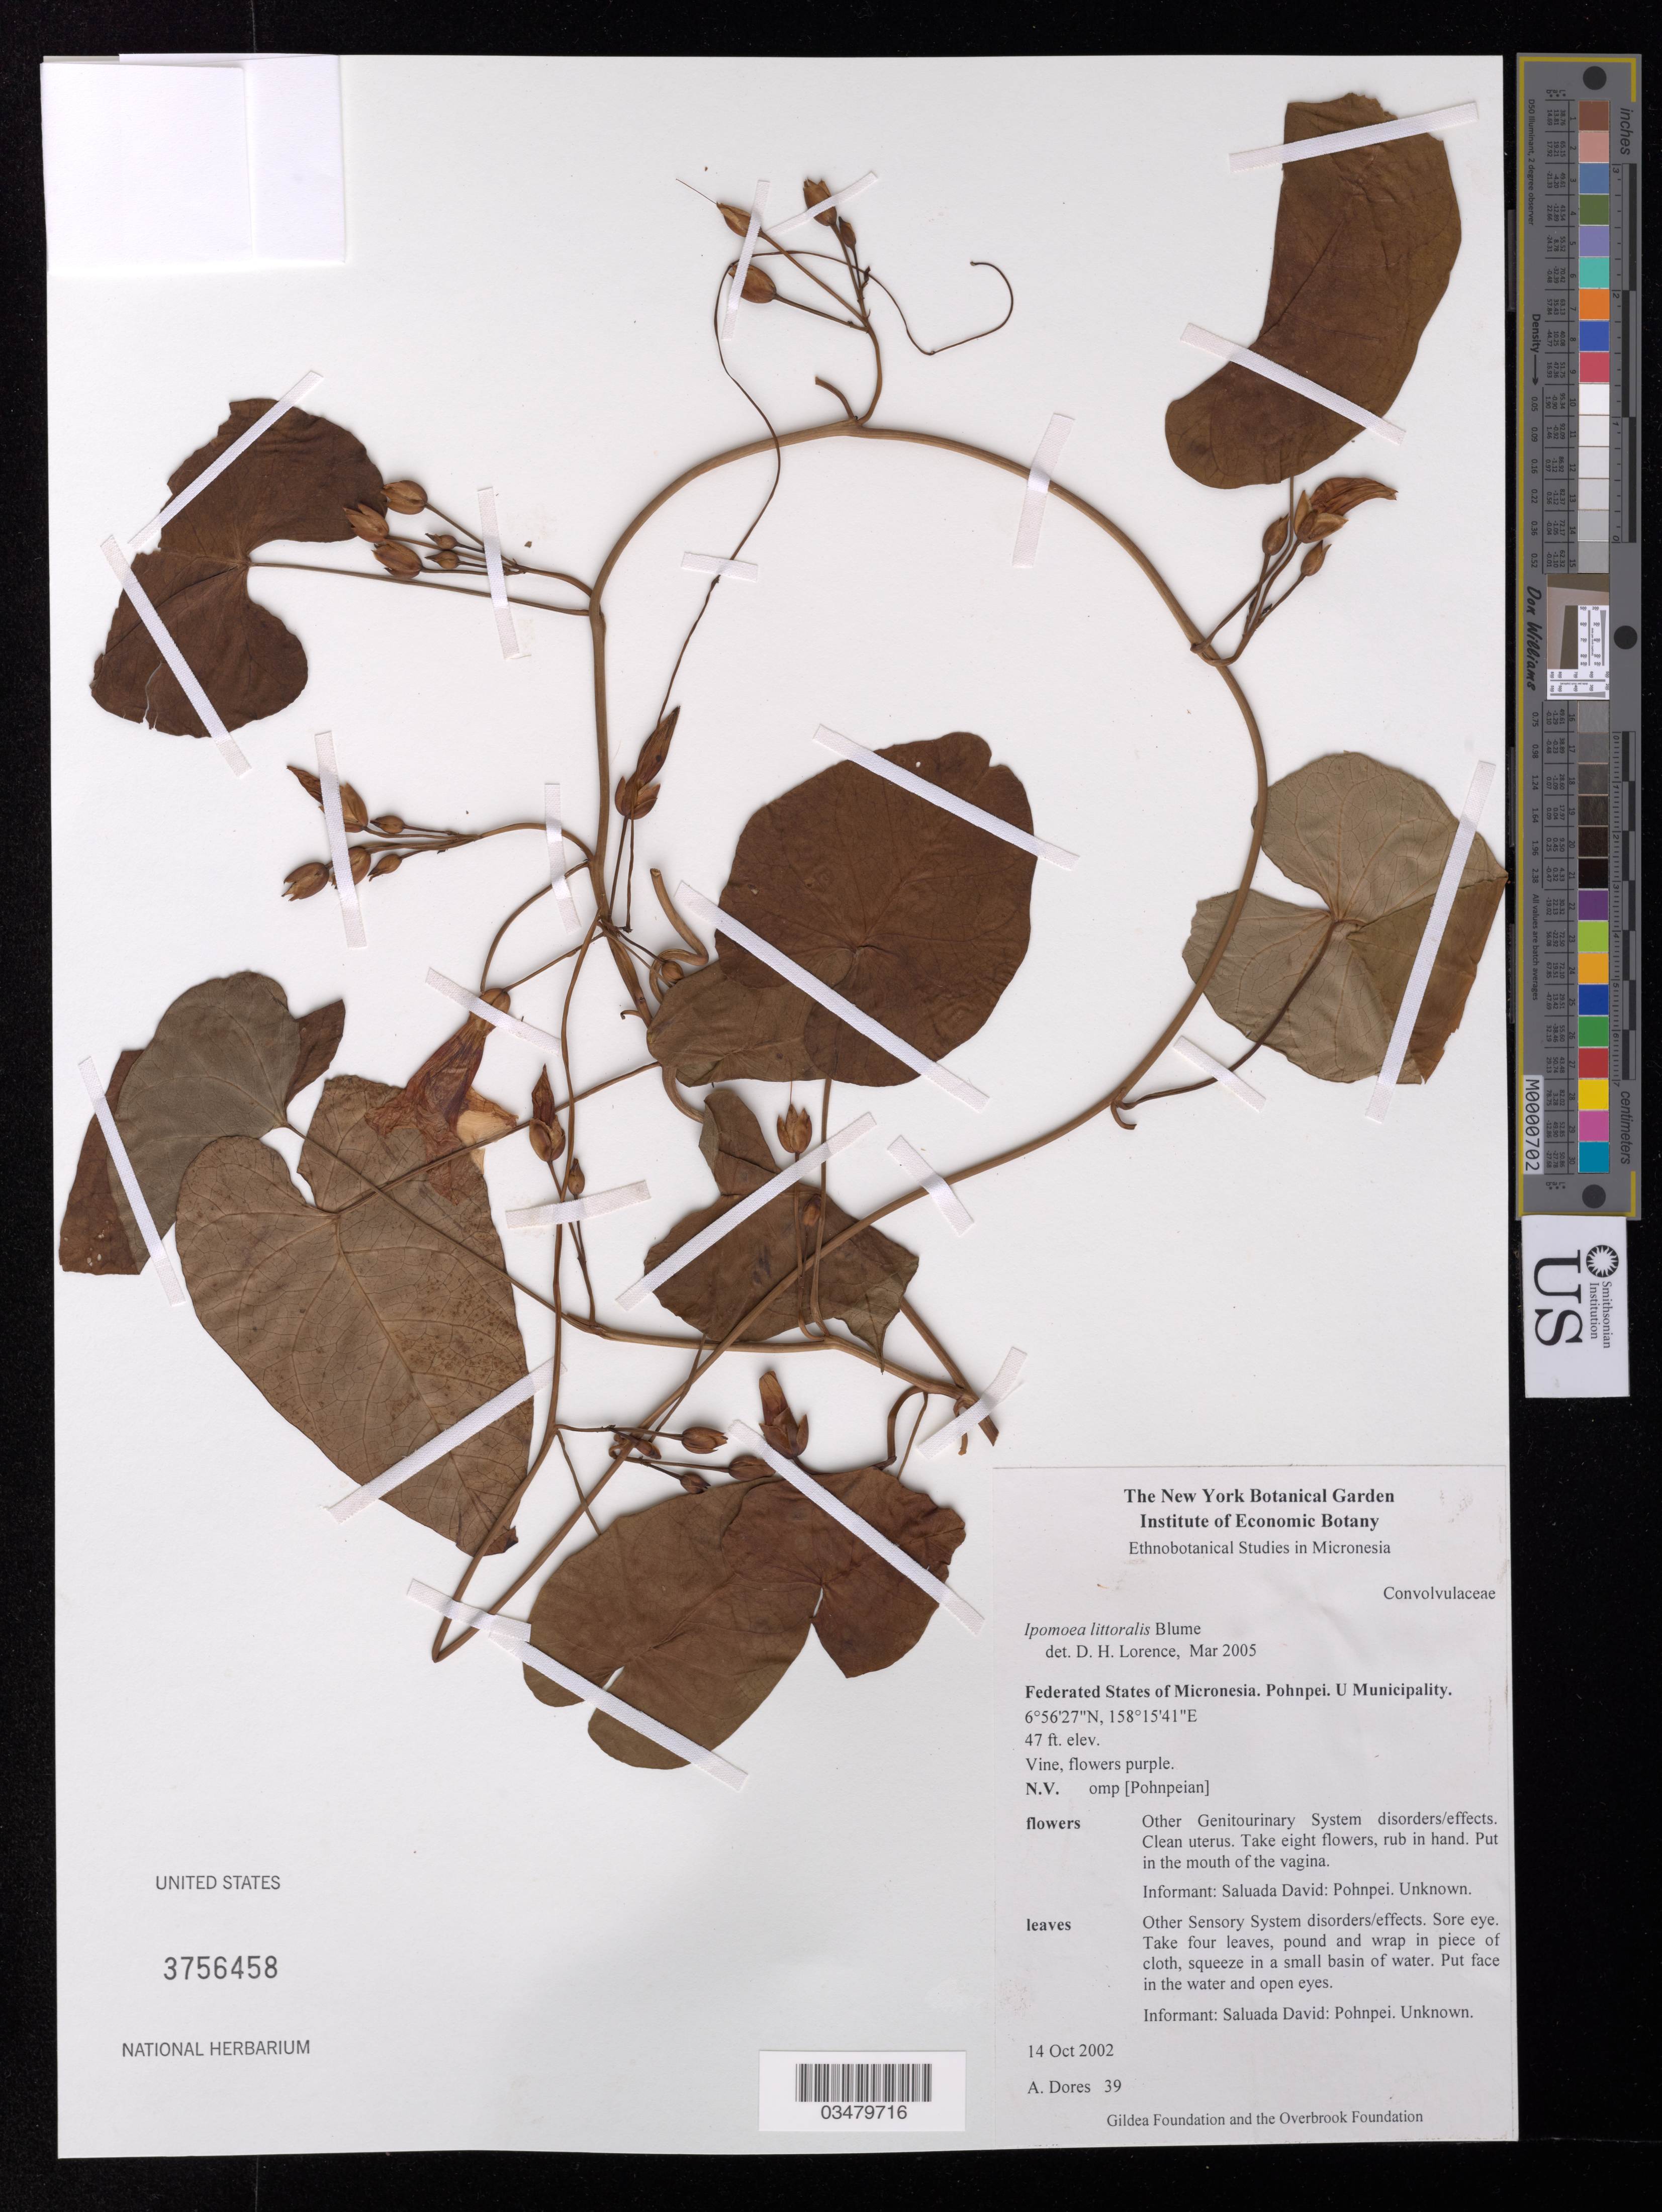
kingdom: Plantae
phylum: Tracheophyta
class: Magnoliopsida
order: Solanales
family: Convolvulaceae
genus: Ipomoea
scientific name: Ipomoea littoralis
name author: Blume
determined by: Lorence, David H., (PTBG), National Tropical Botanical Garden (UNITED STATES)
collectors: A. Dores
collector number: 39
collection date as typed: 14 Oct 2002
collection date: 2002-10-14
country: Micronesia, Federated States of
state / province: Pohnpei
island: Pohnpei [Ponape]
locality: U Municipality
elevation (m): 14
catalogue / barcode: US 3756458